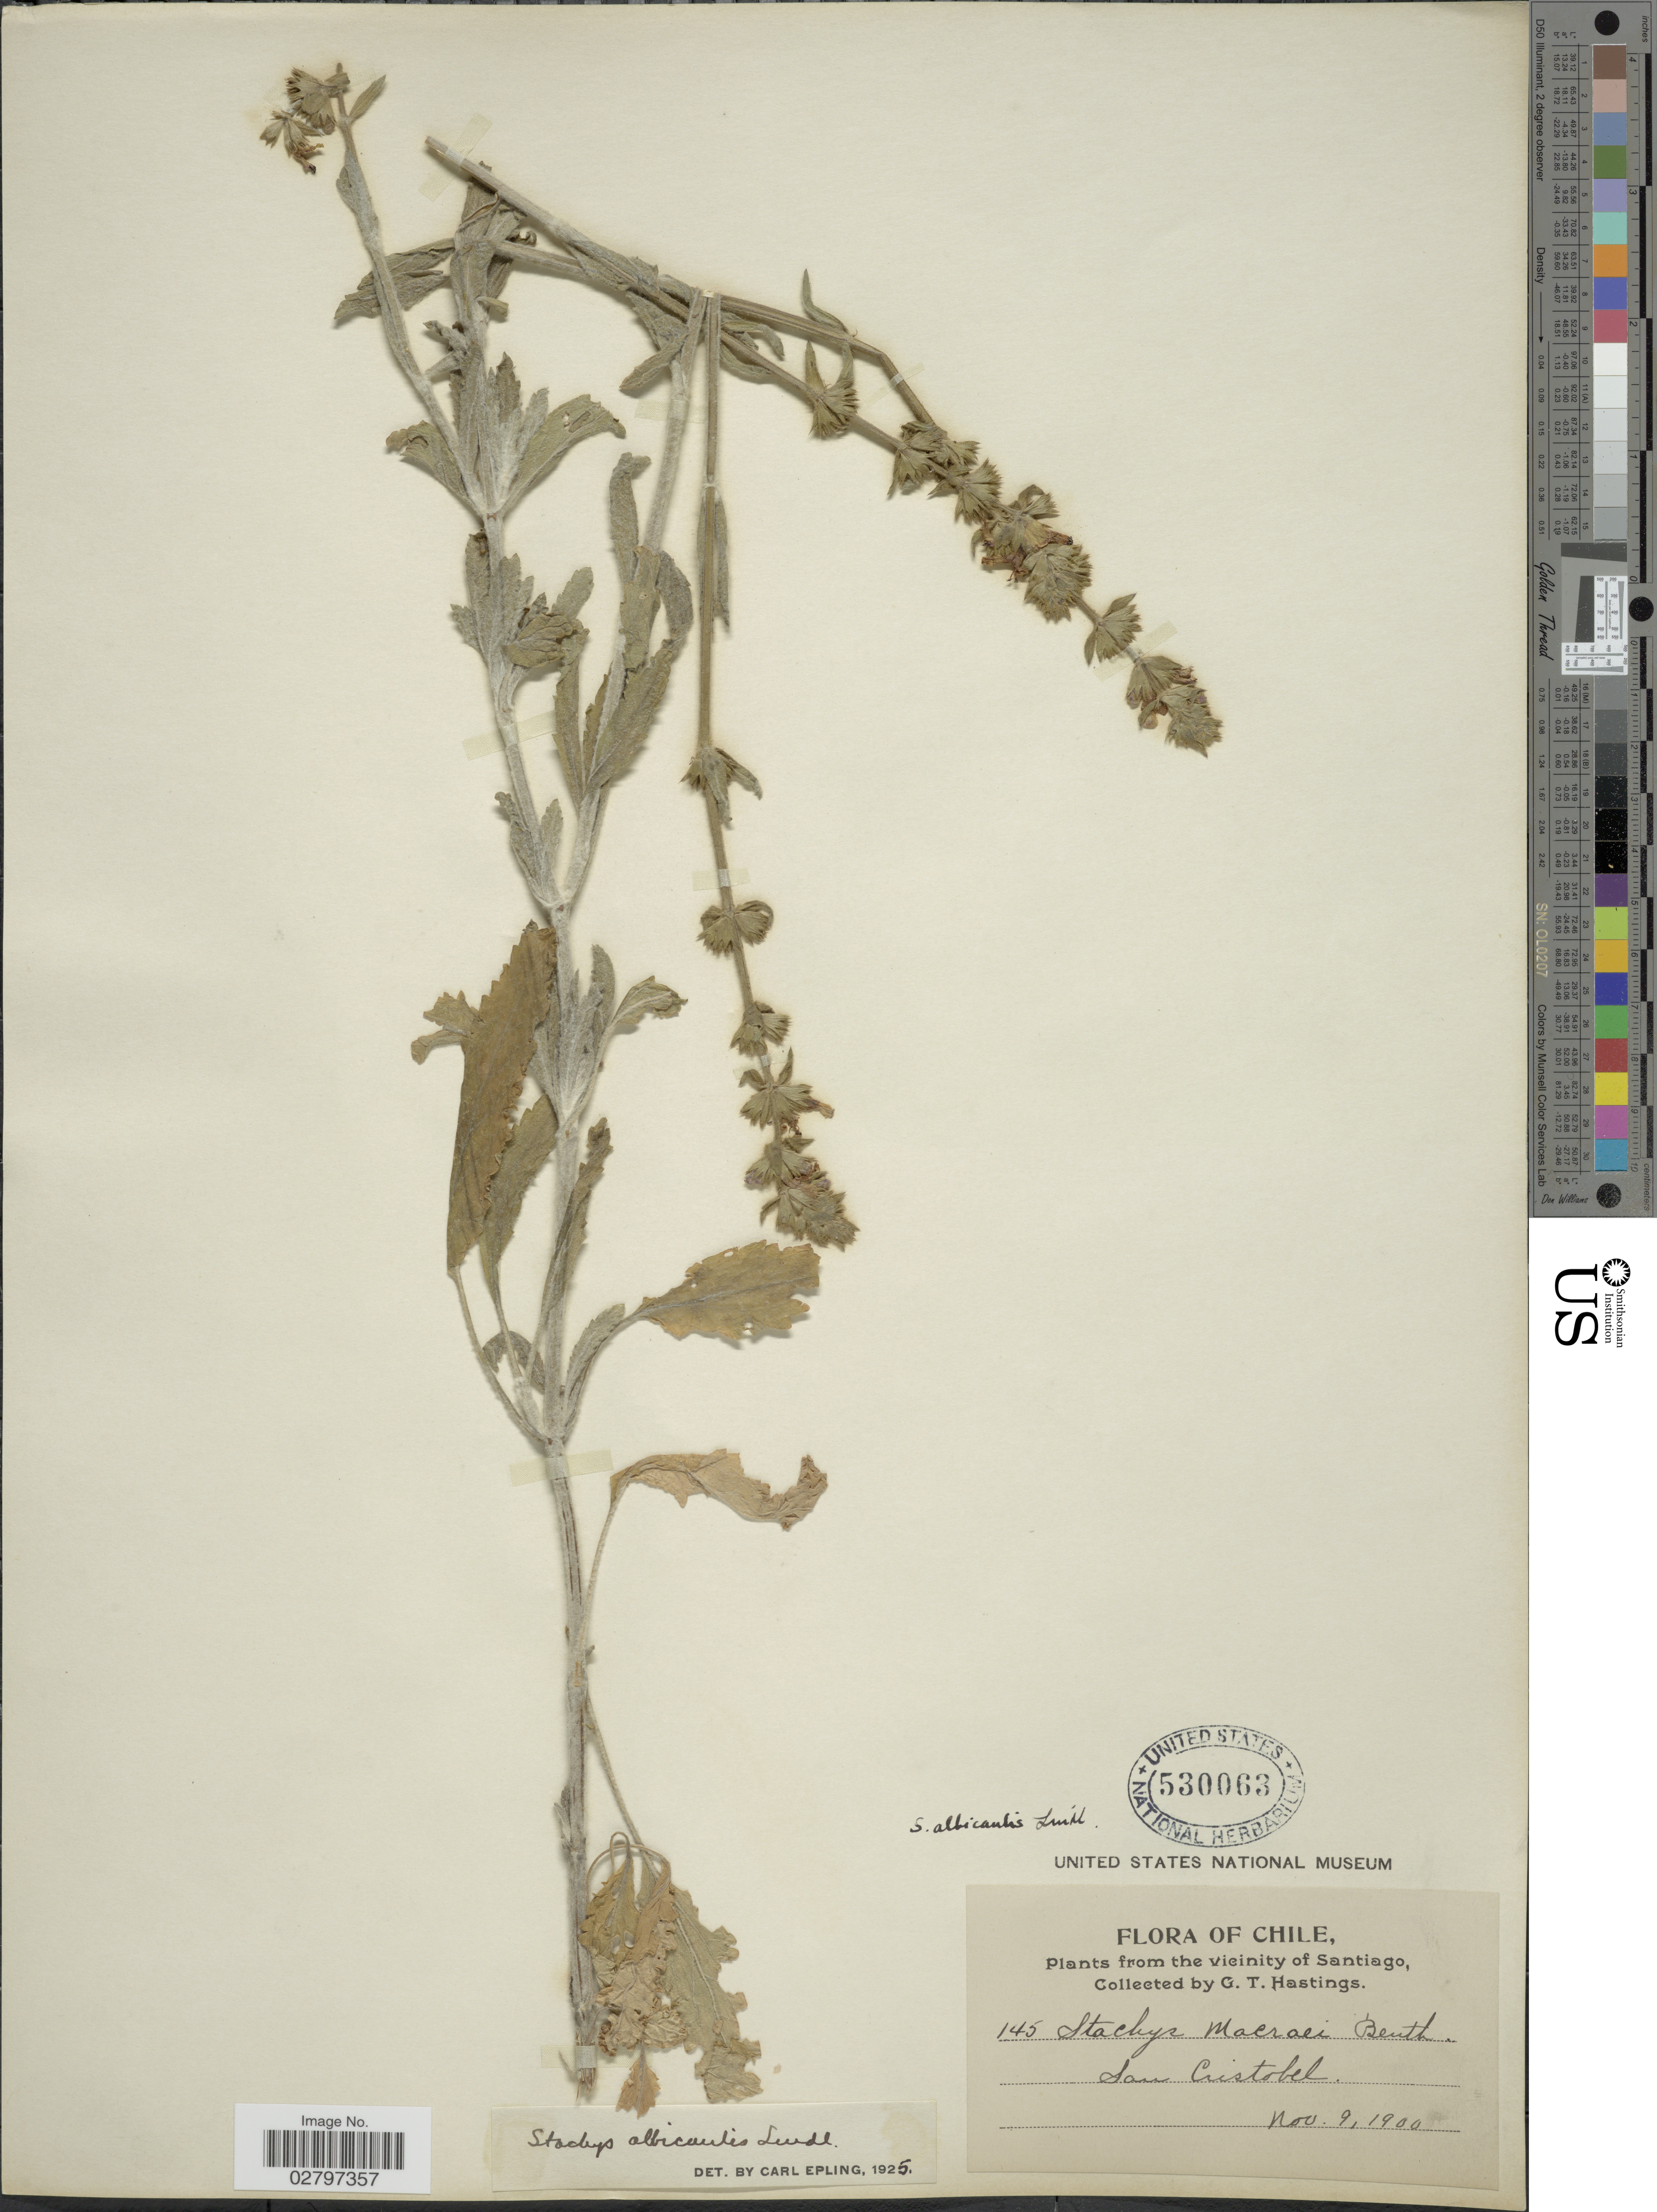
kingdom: Plantae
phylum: Tracheophyta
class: Magnoliopsida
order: Lamiales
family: Lamiaceae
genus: Stachys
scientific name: Stachys albicaulis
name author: Lindl.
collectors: G. Hastings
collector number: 145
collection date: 1900-11-09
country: Chile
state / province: Región Metropolitana (RM)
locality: Vicinity of Santiago, San Cristobal.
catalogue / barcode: US 530063